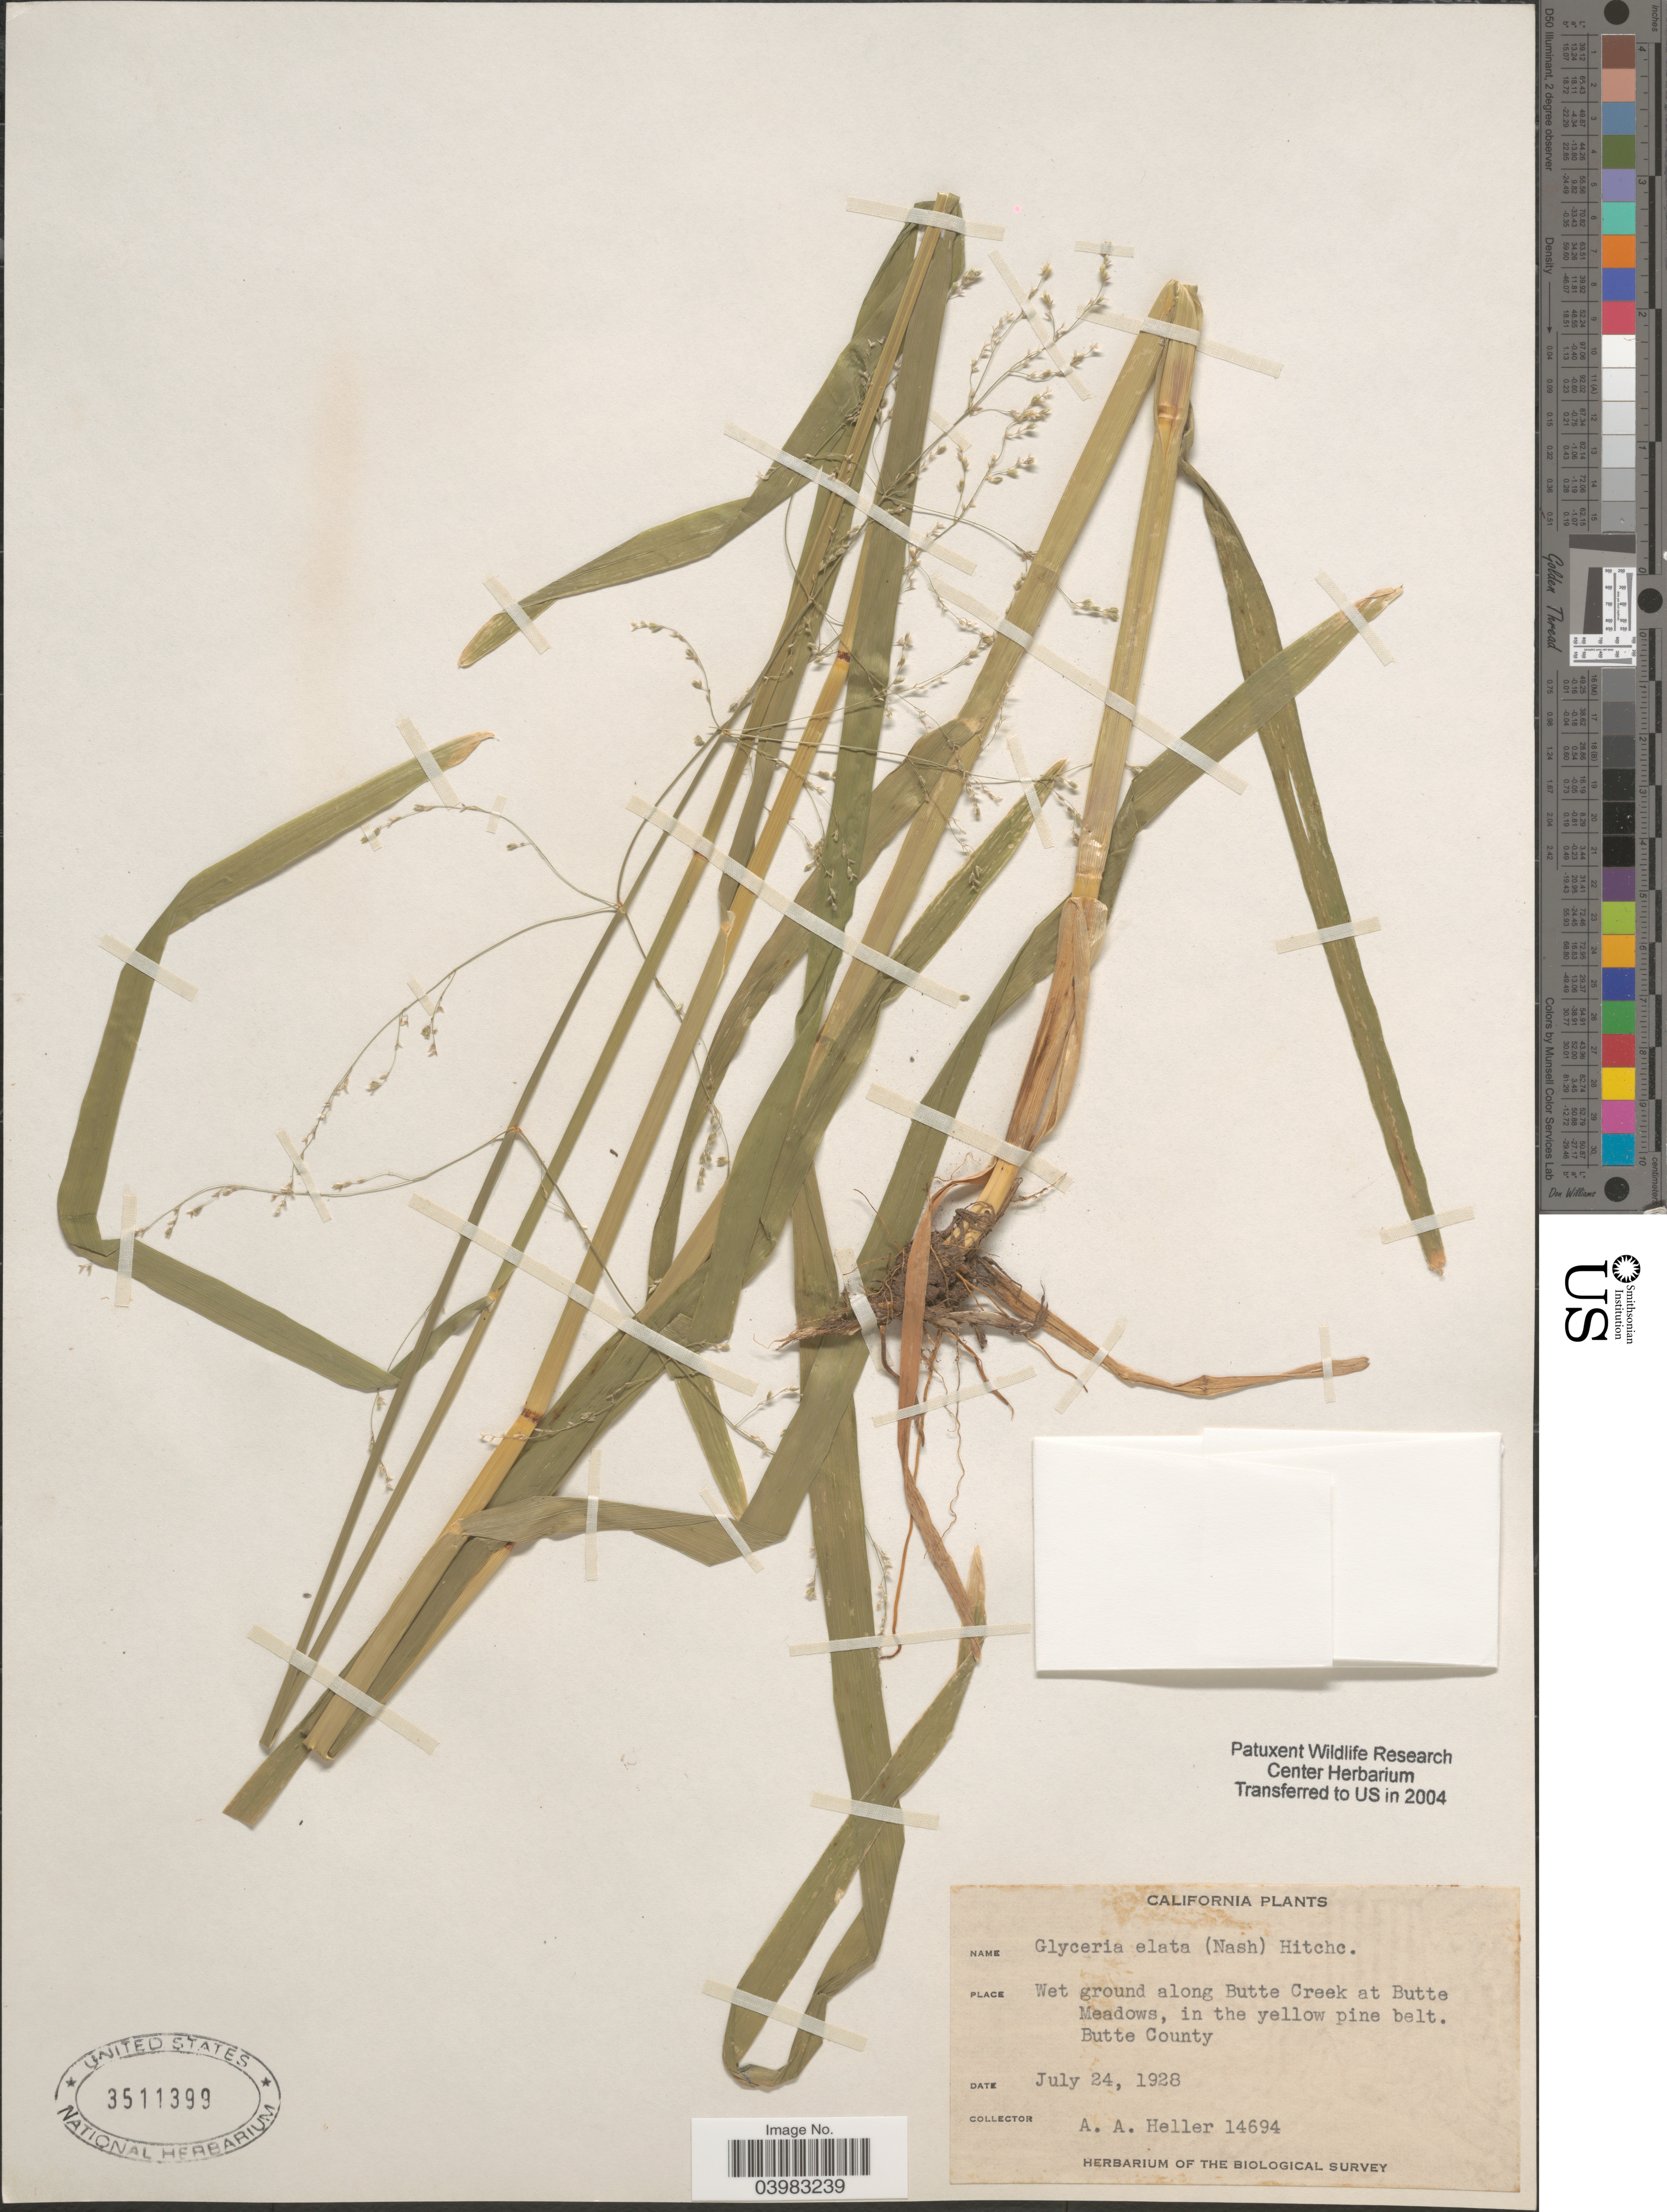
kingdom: Plantae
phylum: Tracheophyta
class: Liliopsida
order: Poales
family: Poaceae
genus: Glyceria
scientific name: Glyceria elata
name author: (Nash) M.E. Jones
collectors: A. A. Heller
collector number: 14694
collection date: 1928-07-24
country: United States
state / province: California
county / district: Butte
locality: Wet ground along Butte Creek at Butte Meadows, in the yellow pine belt. Butte County.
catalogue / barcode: US 3511399